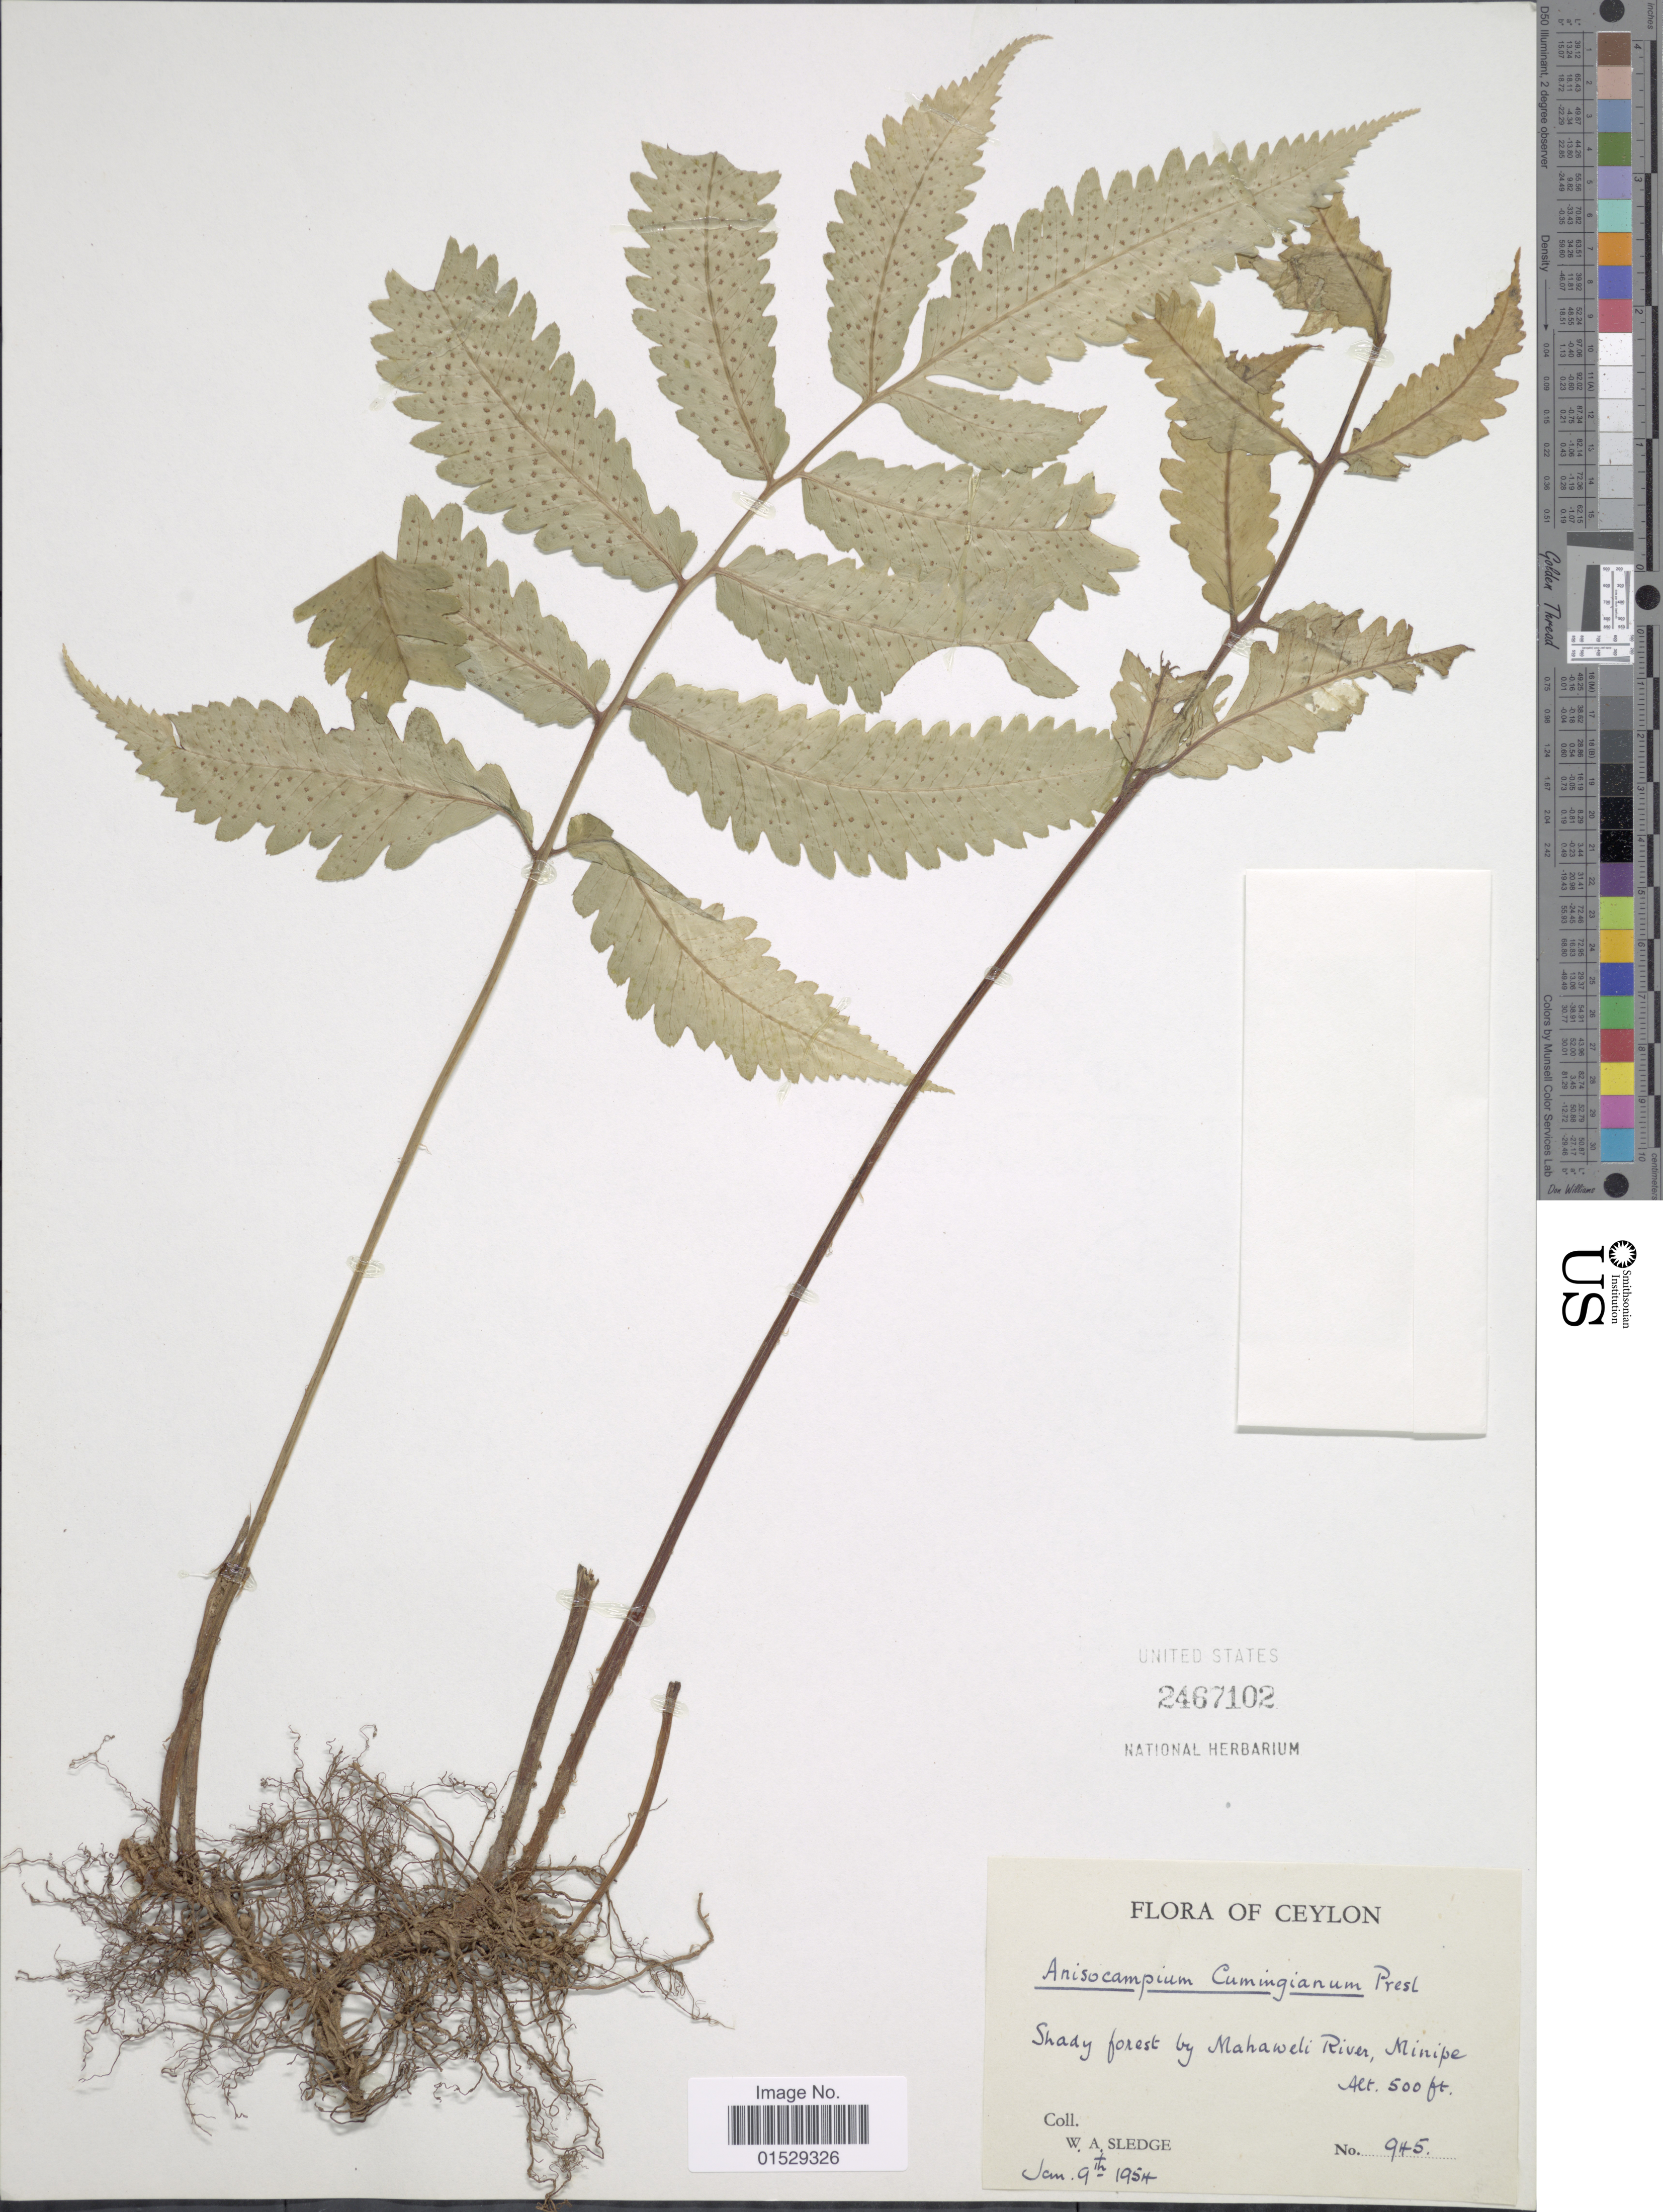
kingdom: Plantae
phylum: Tracheophyta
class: Polypodiopsida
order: Polypodiales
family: Athyriaceae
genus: Anisocampium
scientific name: Anisocampium cumingianum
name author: C. Presl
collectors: W. A. Sledge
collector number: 945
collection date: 1954-01-09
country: Sri Lanka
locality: Ceylon, shady forest by Mahaweli River, Minipe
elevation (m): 152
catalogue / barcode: US 2467102